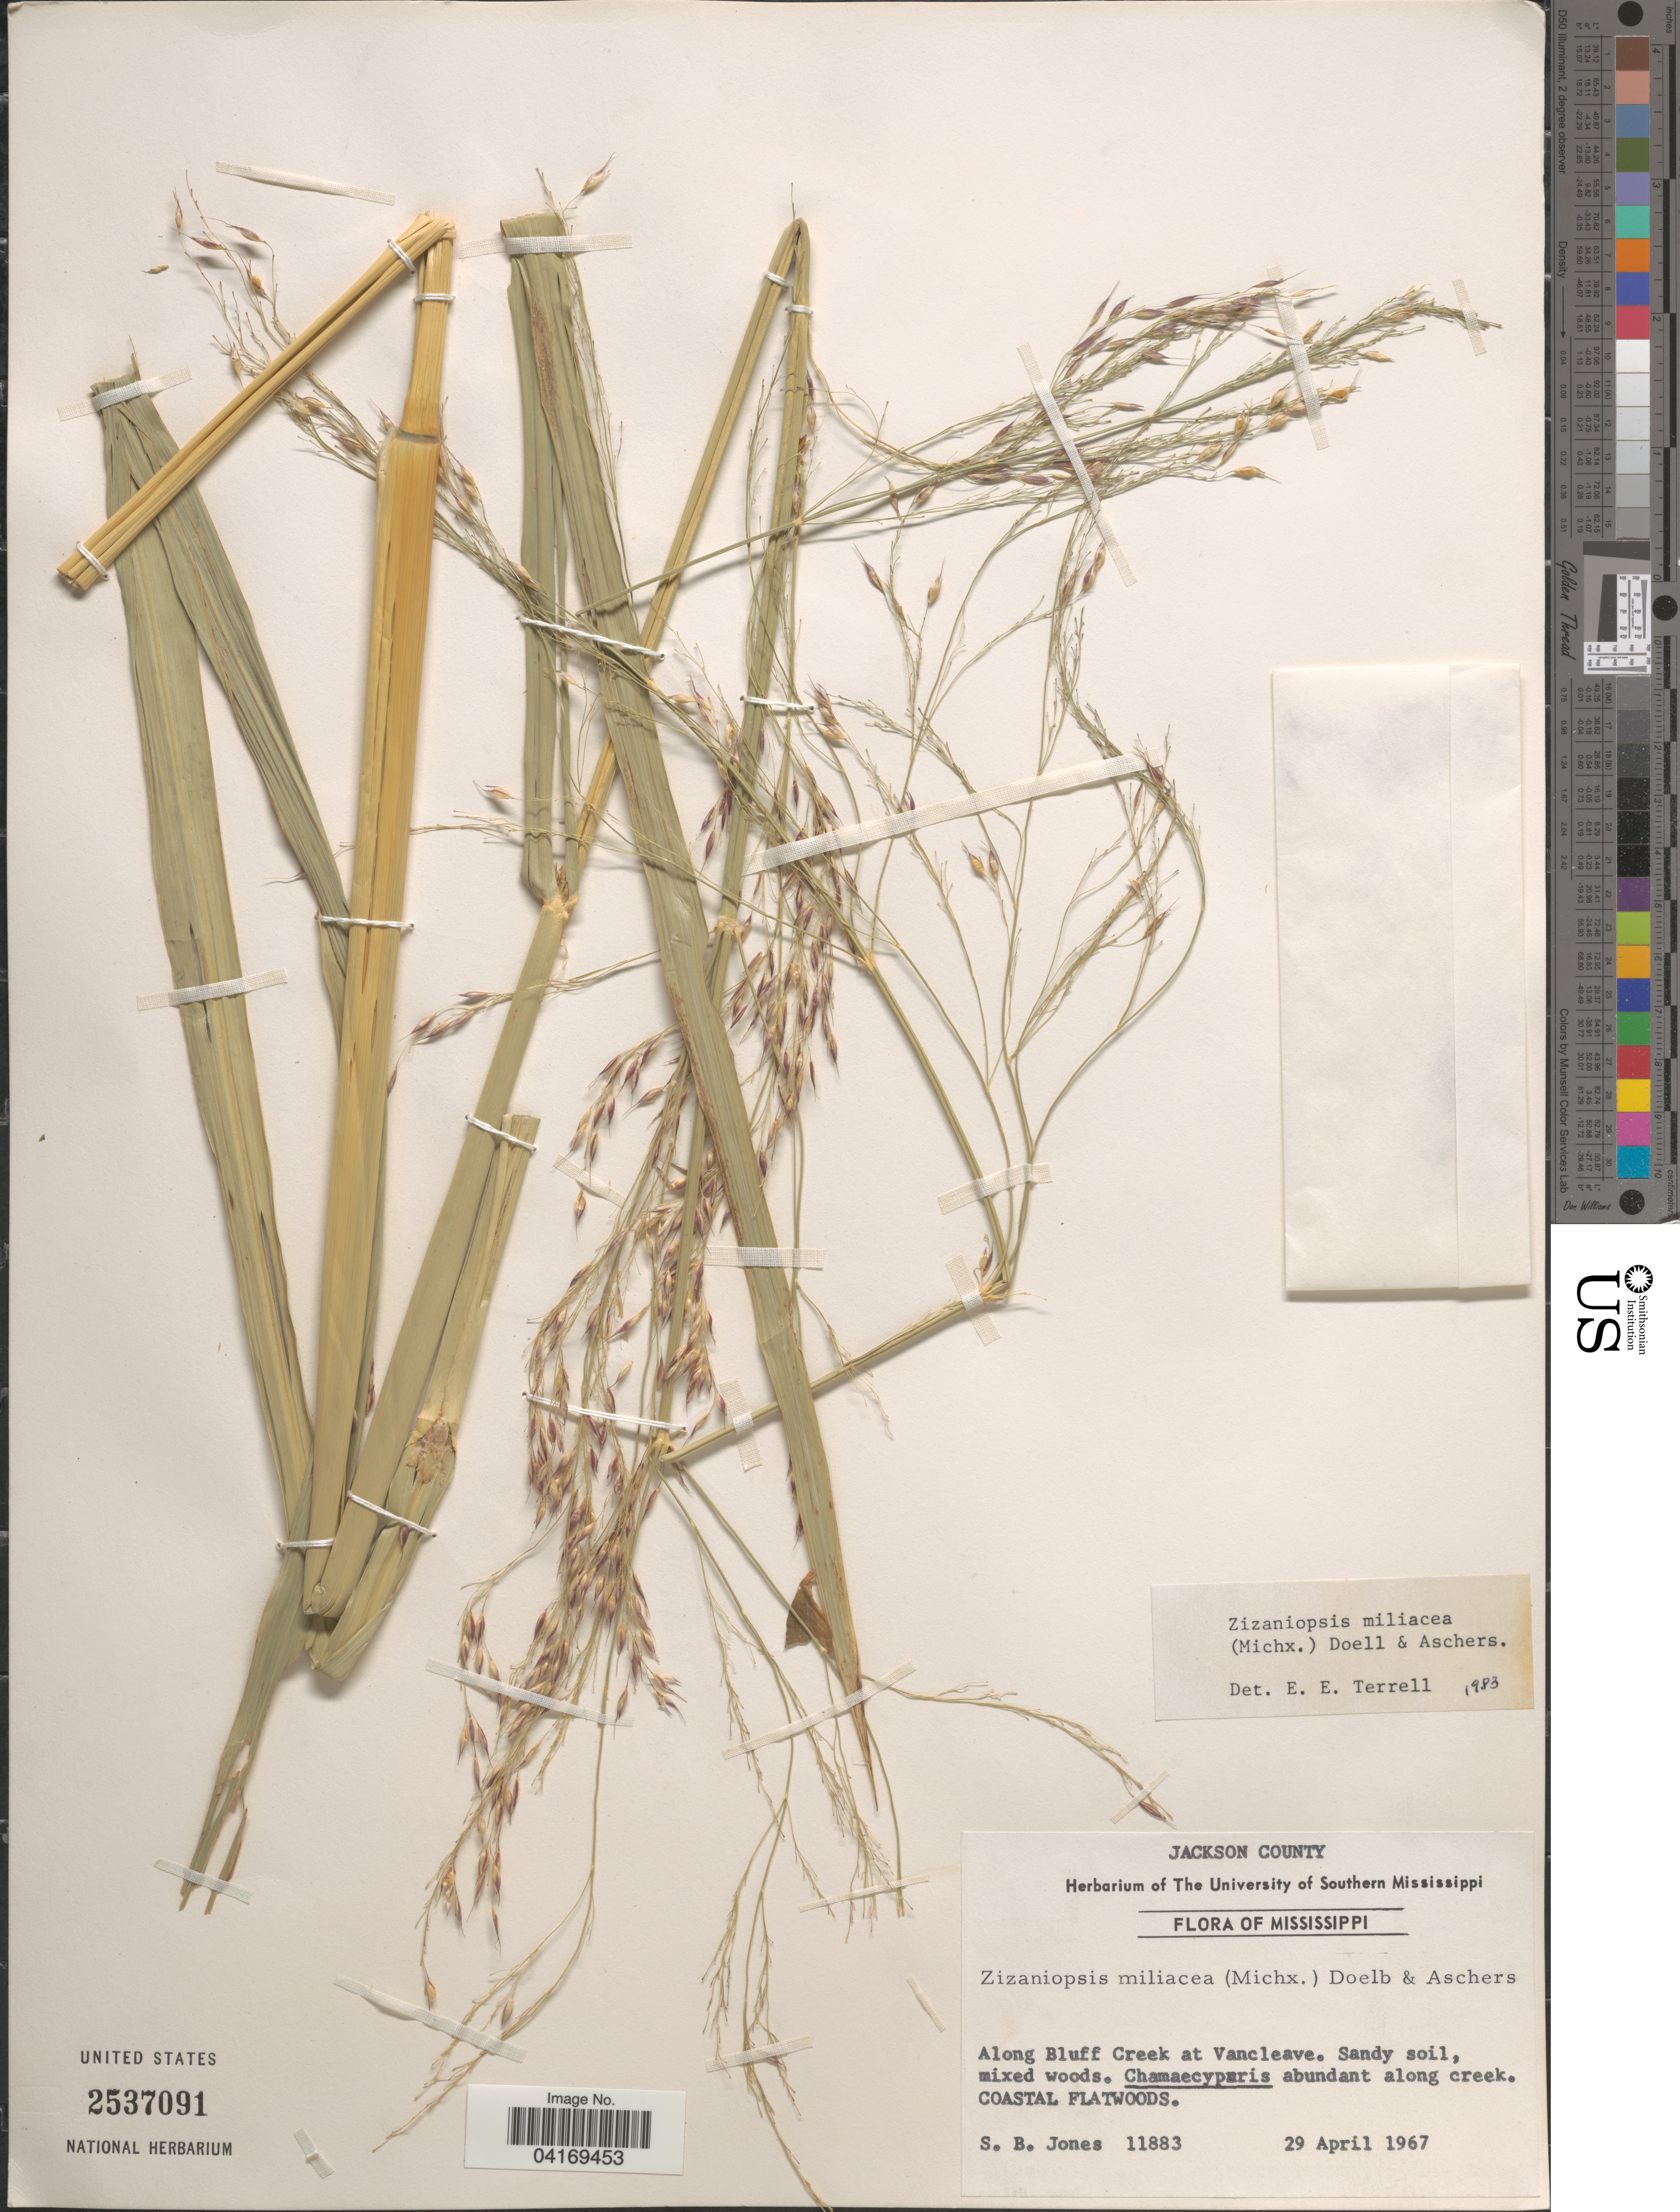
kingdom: Plantae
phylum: Tracheophyta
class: Liliopsida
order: Poales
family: Poaceae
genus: Zizaniopsis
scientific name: Zizaniopsis miliacea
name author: (Michx.) Döll & Asch.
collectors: S. B. Jones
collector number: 11883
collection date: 1967-04-29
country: United States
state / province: Mississippi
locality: Jackson County. Along Bluff Creek at Vancleave. Coastal Flatwoods.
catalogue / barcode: US 2537091